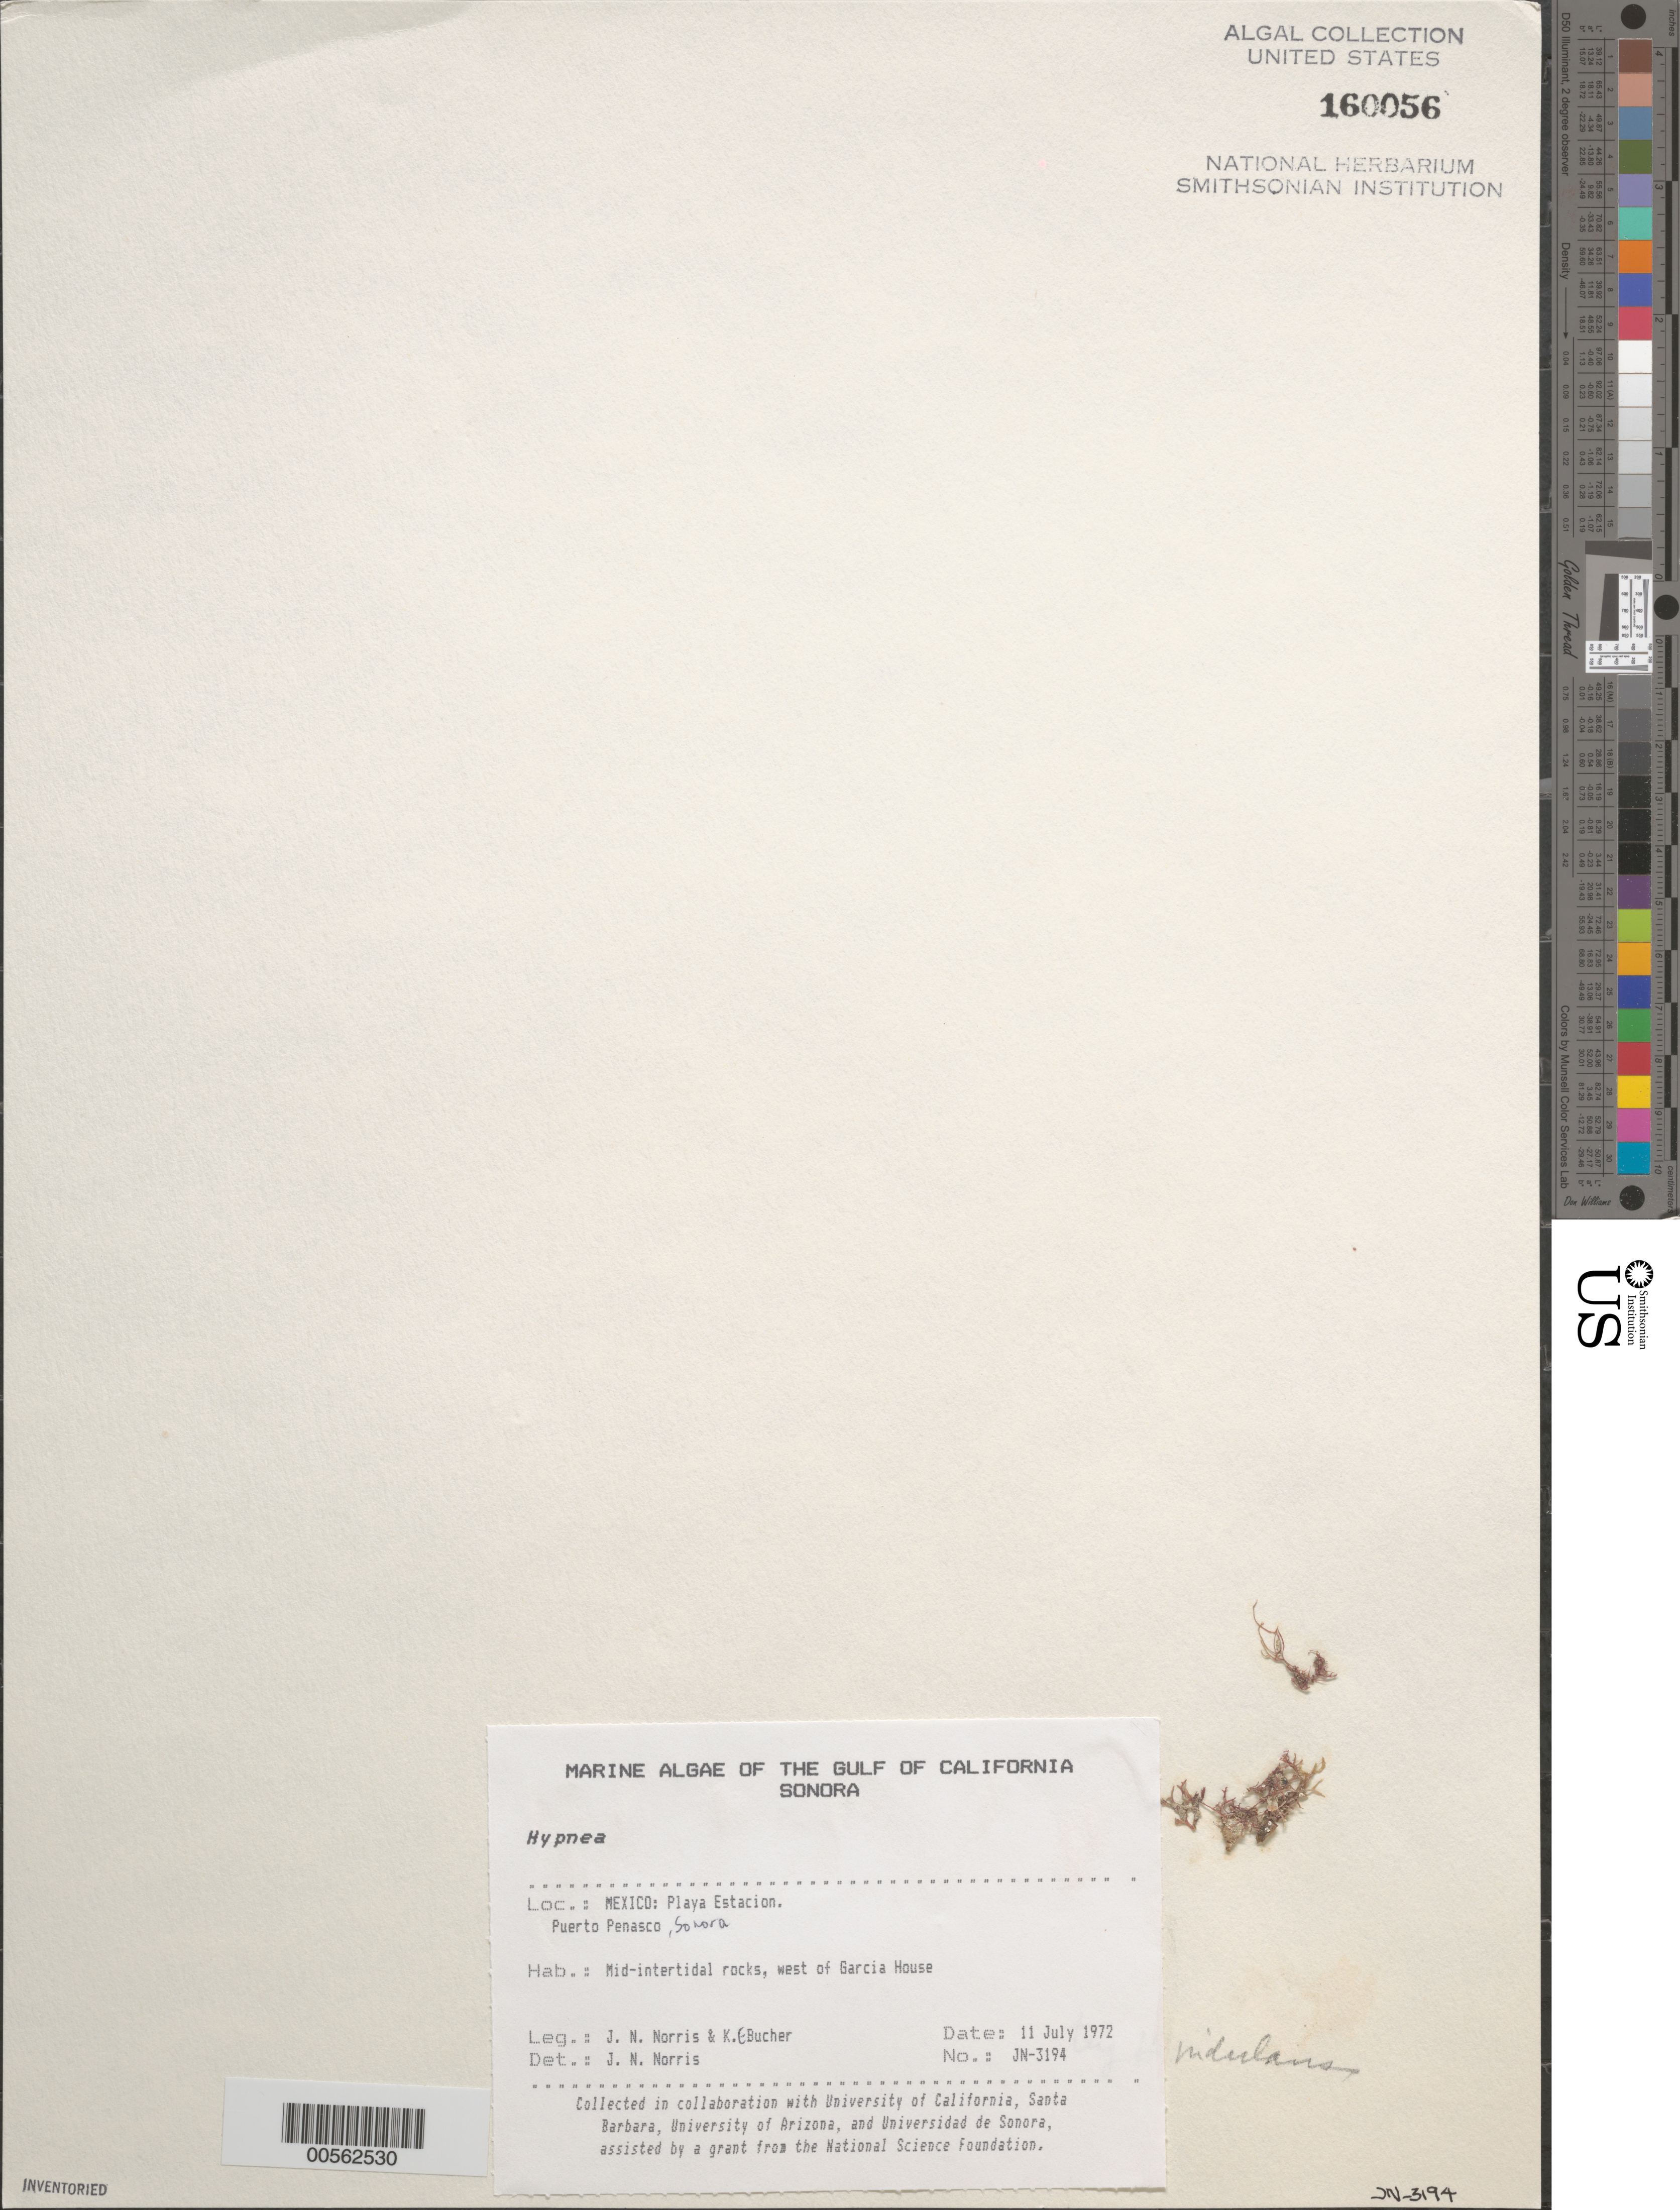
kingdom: Plantae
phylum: Rhodophyta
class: Florideophyceae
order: Gigartinales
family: Cystocloniaceae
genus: Hypnea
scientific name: Hypnea sp.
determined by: Norris, James N.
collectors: J. N. Norris & K. E. Bucher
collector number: JN-3194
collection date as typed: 11 Jul 1972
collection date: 1972-07-11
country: Mexico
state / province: Sonora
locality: Playa Estacion, Puerto Penasco, west of Garcia House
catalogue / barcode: US 160056